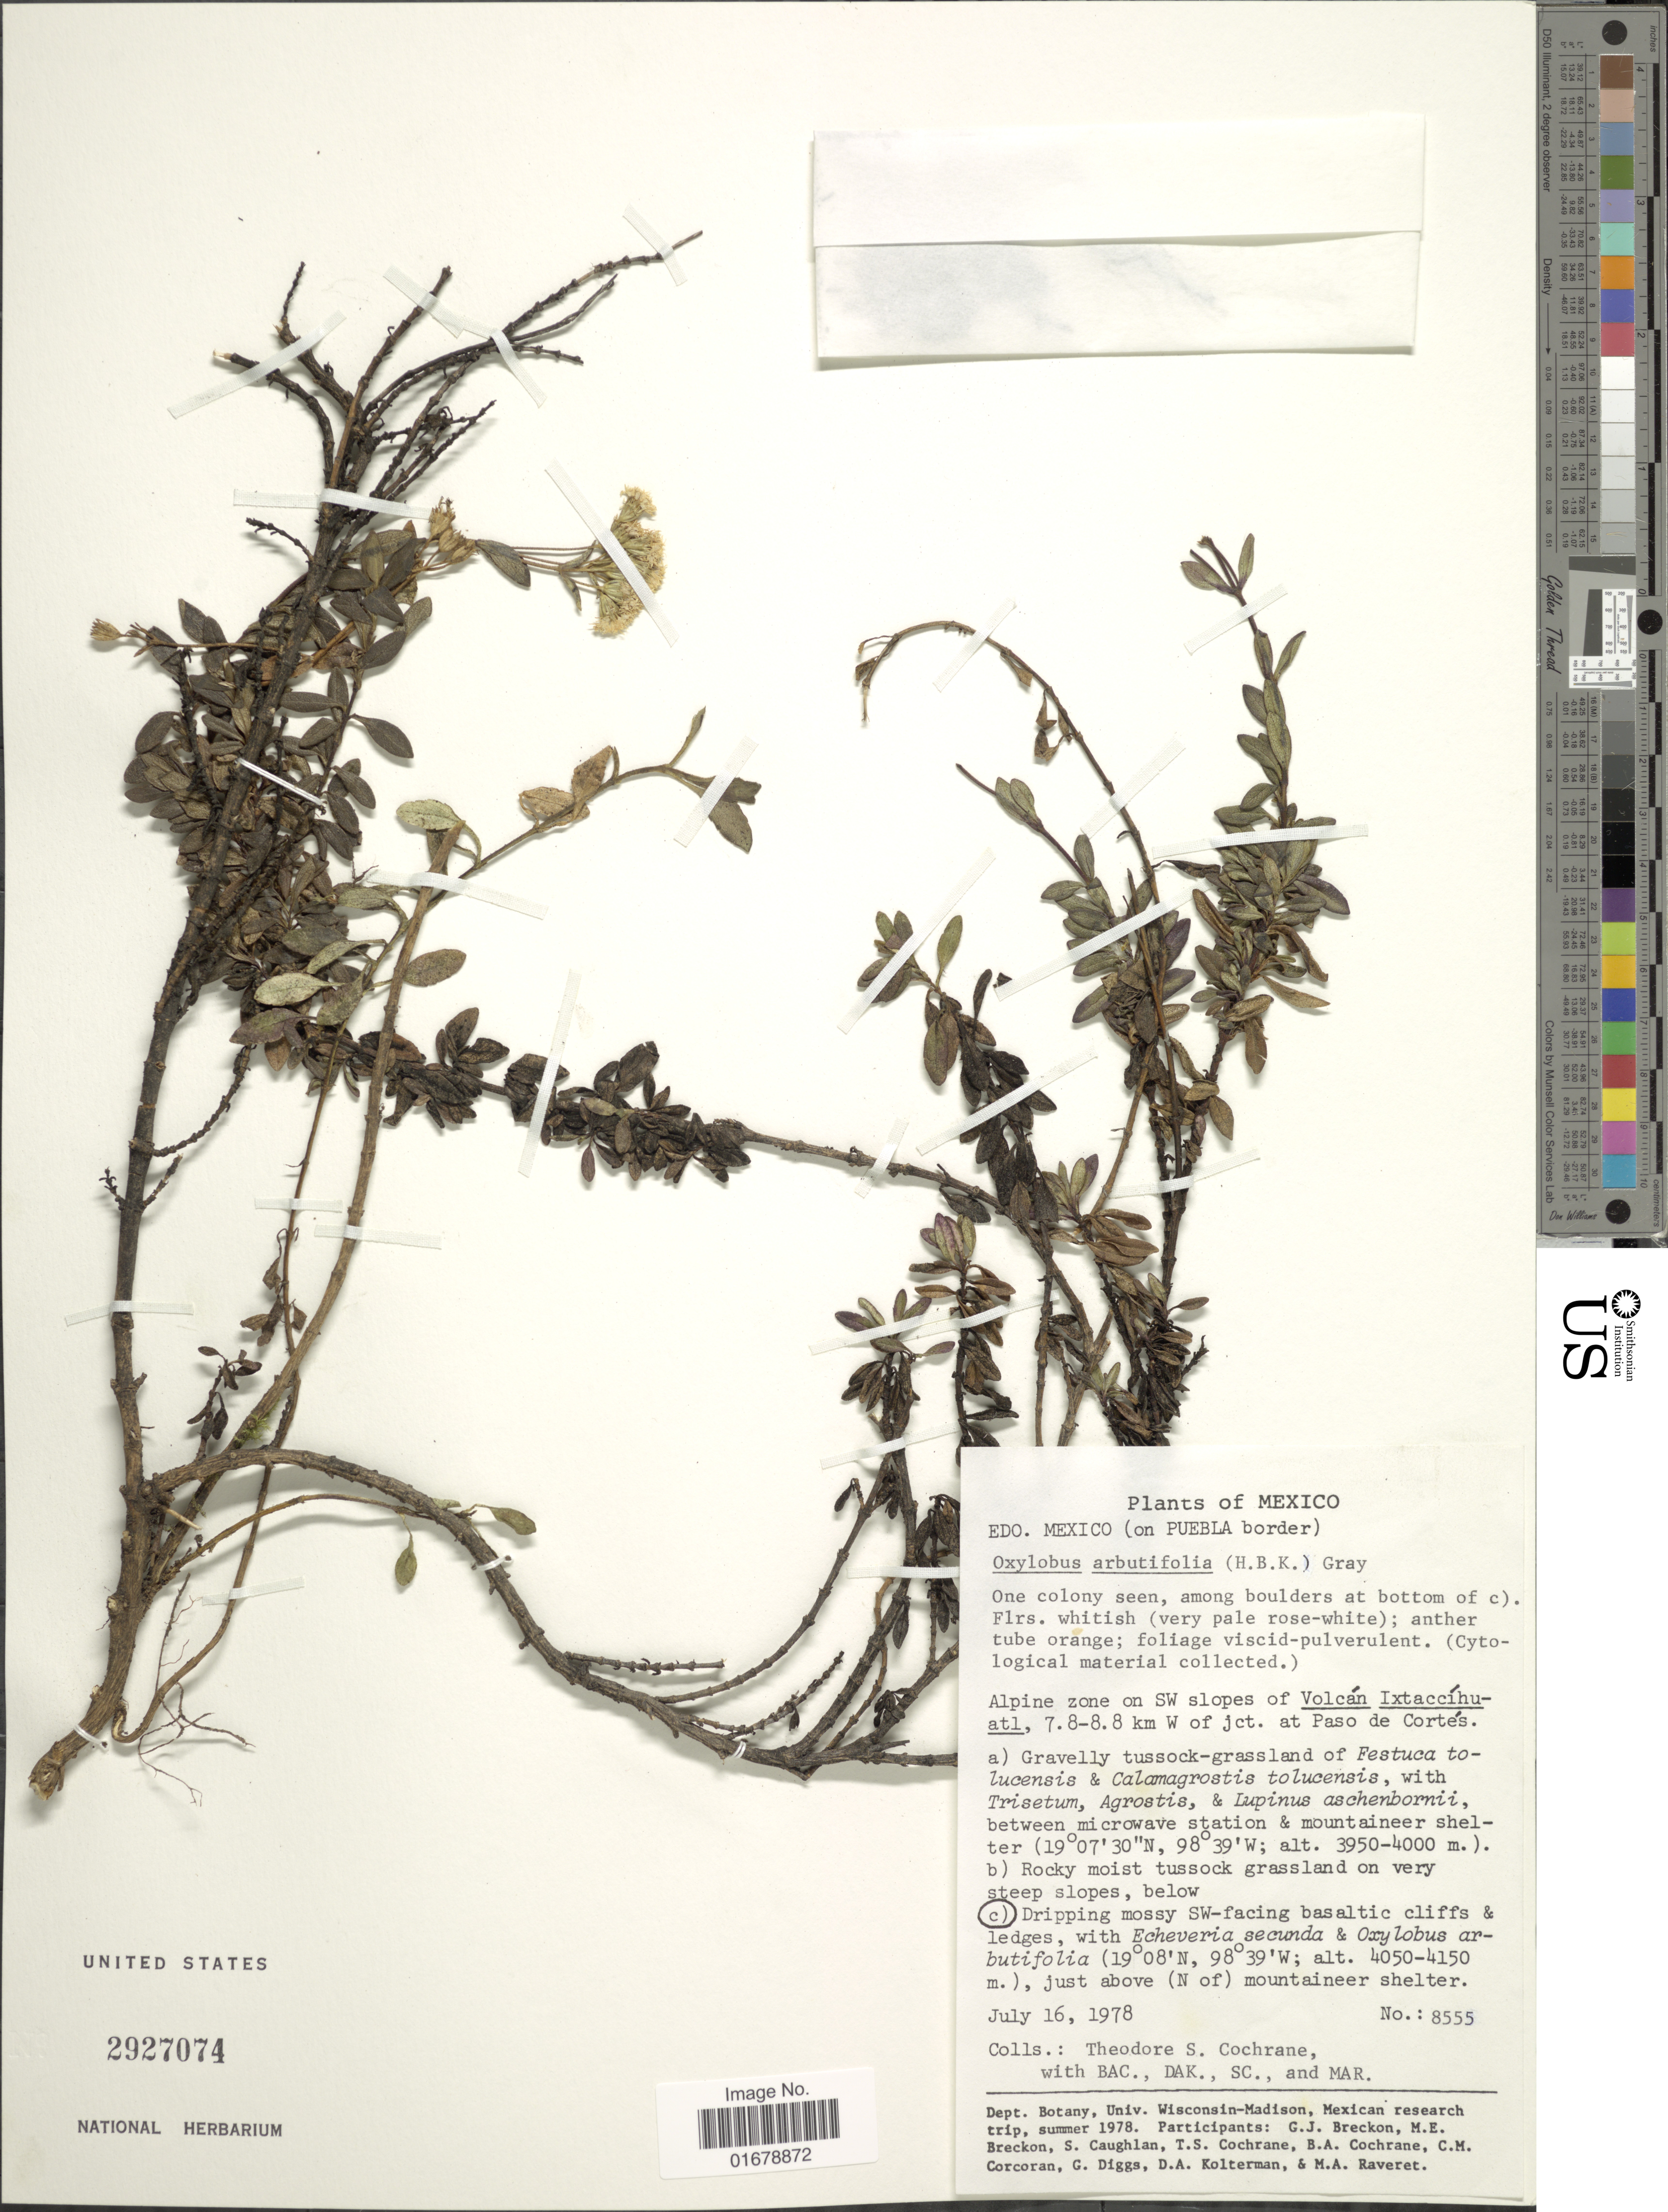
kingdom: Plantae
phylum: Tracheophyta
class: Magnoliopsida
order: Asterales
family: Asteraceae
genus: Oxylobus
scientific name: Oxylobus arbutifolius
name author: (Kunth) A. Gray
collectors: T. S. Cochrane, B. Cochrane, D. Kolterman, S. Caughlan & M. Raveret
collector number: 8555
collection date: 1978-07-16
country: Mexico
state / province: México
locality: México. Edo. México (on Puebla border). Dripping mossy SW-facing basaltic cliffs & ledges, just above (N of) mountaineer shelter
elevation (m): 4050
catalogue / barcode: US 2927074